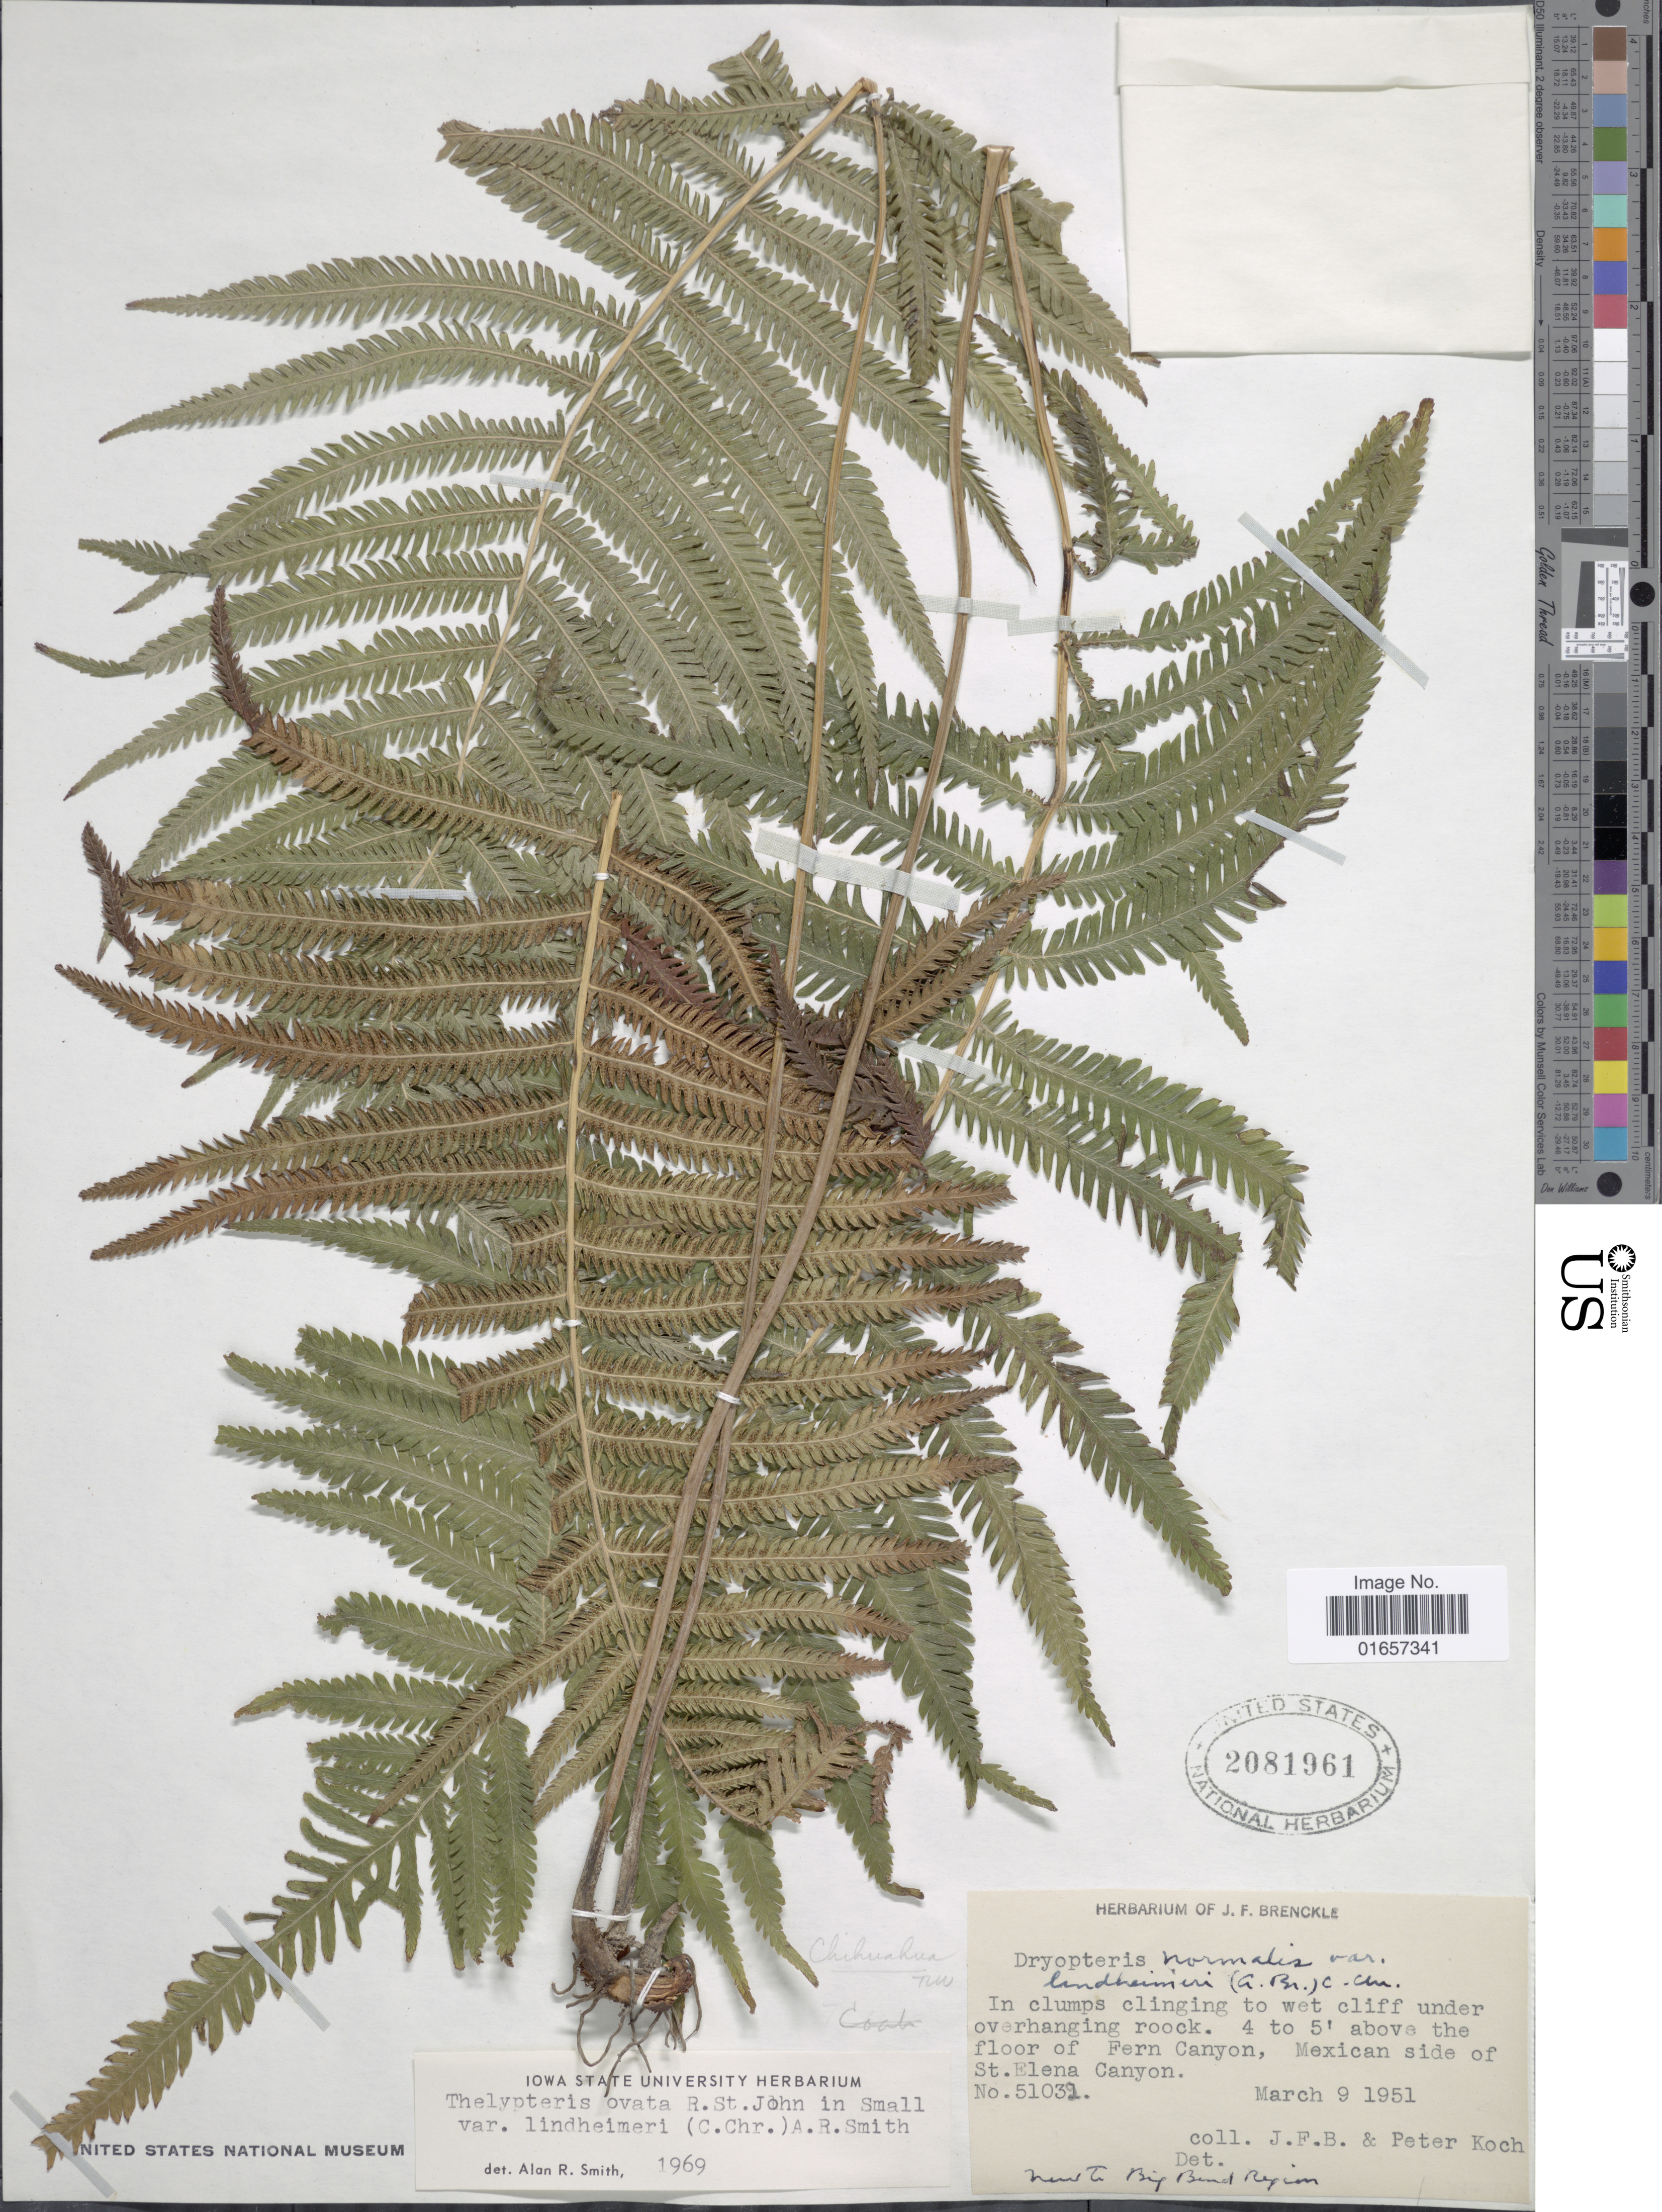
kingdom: Plantae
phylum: Tracheophyta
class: Polypodiopsida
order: Polypodiales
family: Thelypteridaceae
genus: Christella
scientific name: Christella ovata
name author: (R.P. St. John) Á. Löve & D. Löve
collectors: J. Brenckle & P. Koch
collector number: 51032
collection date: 1951-03-09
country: Mexico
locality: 4 to 5 ' above the floor of Fern Canyon, Mexican side of St. Elena Canyon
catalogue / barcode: US 2081961